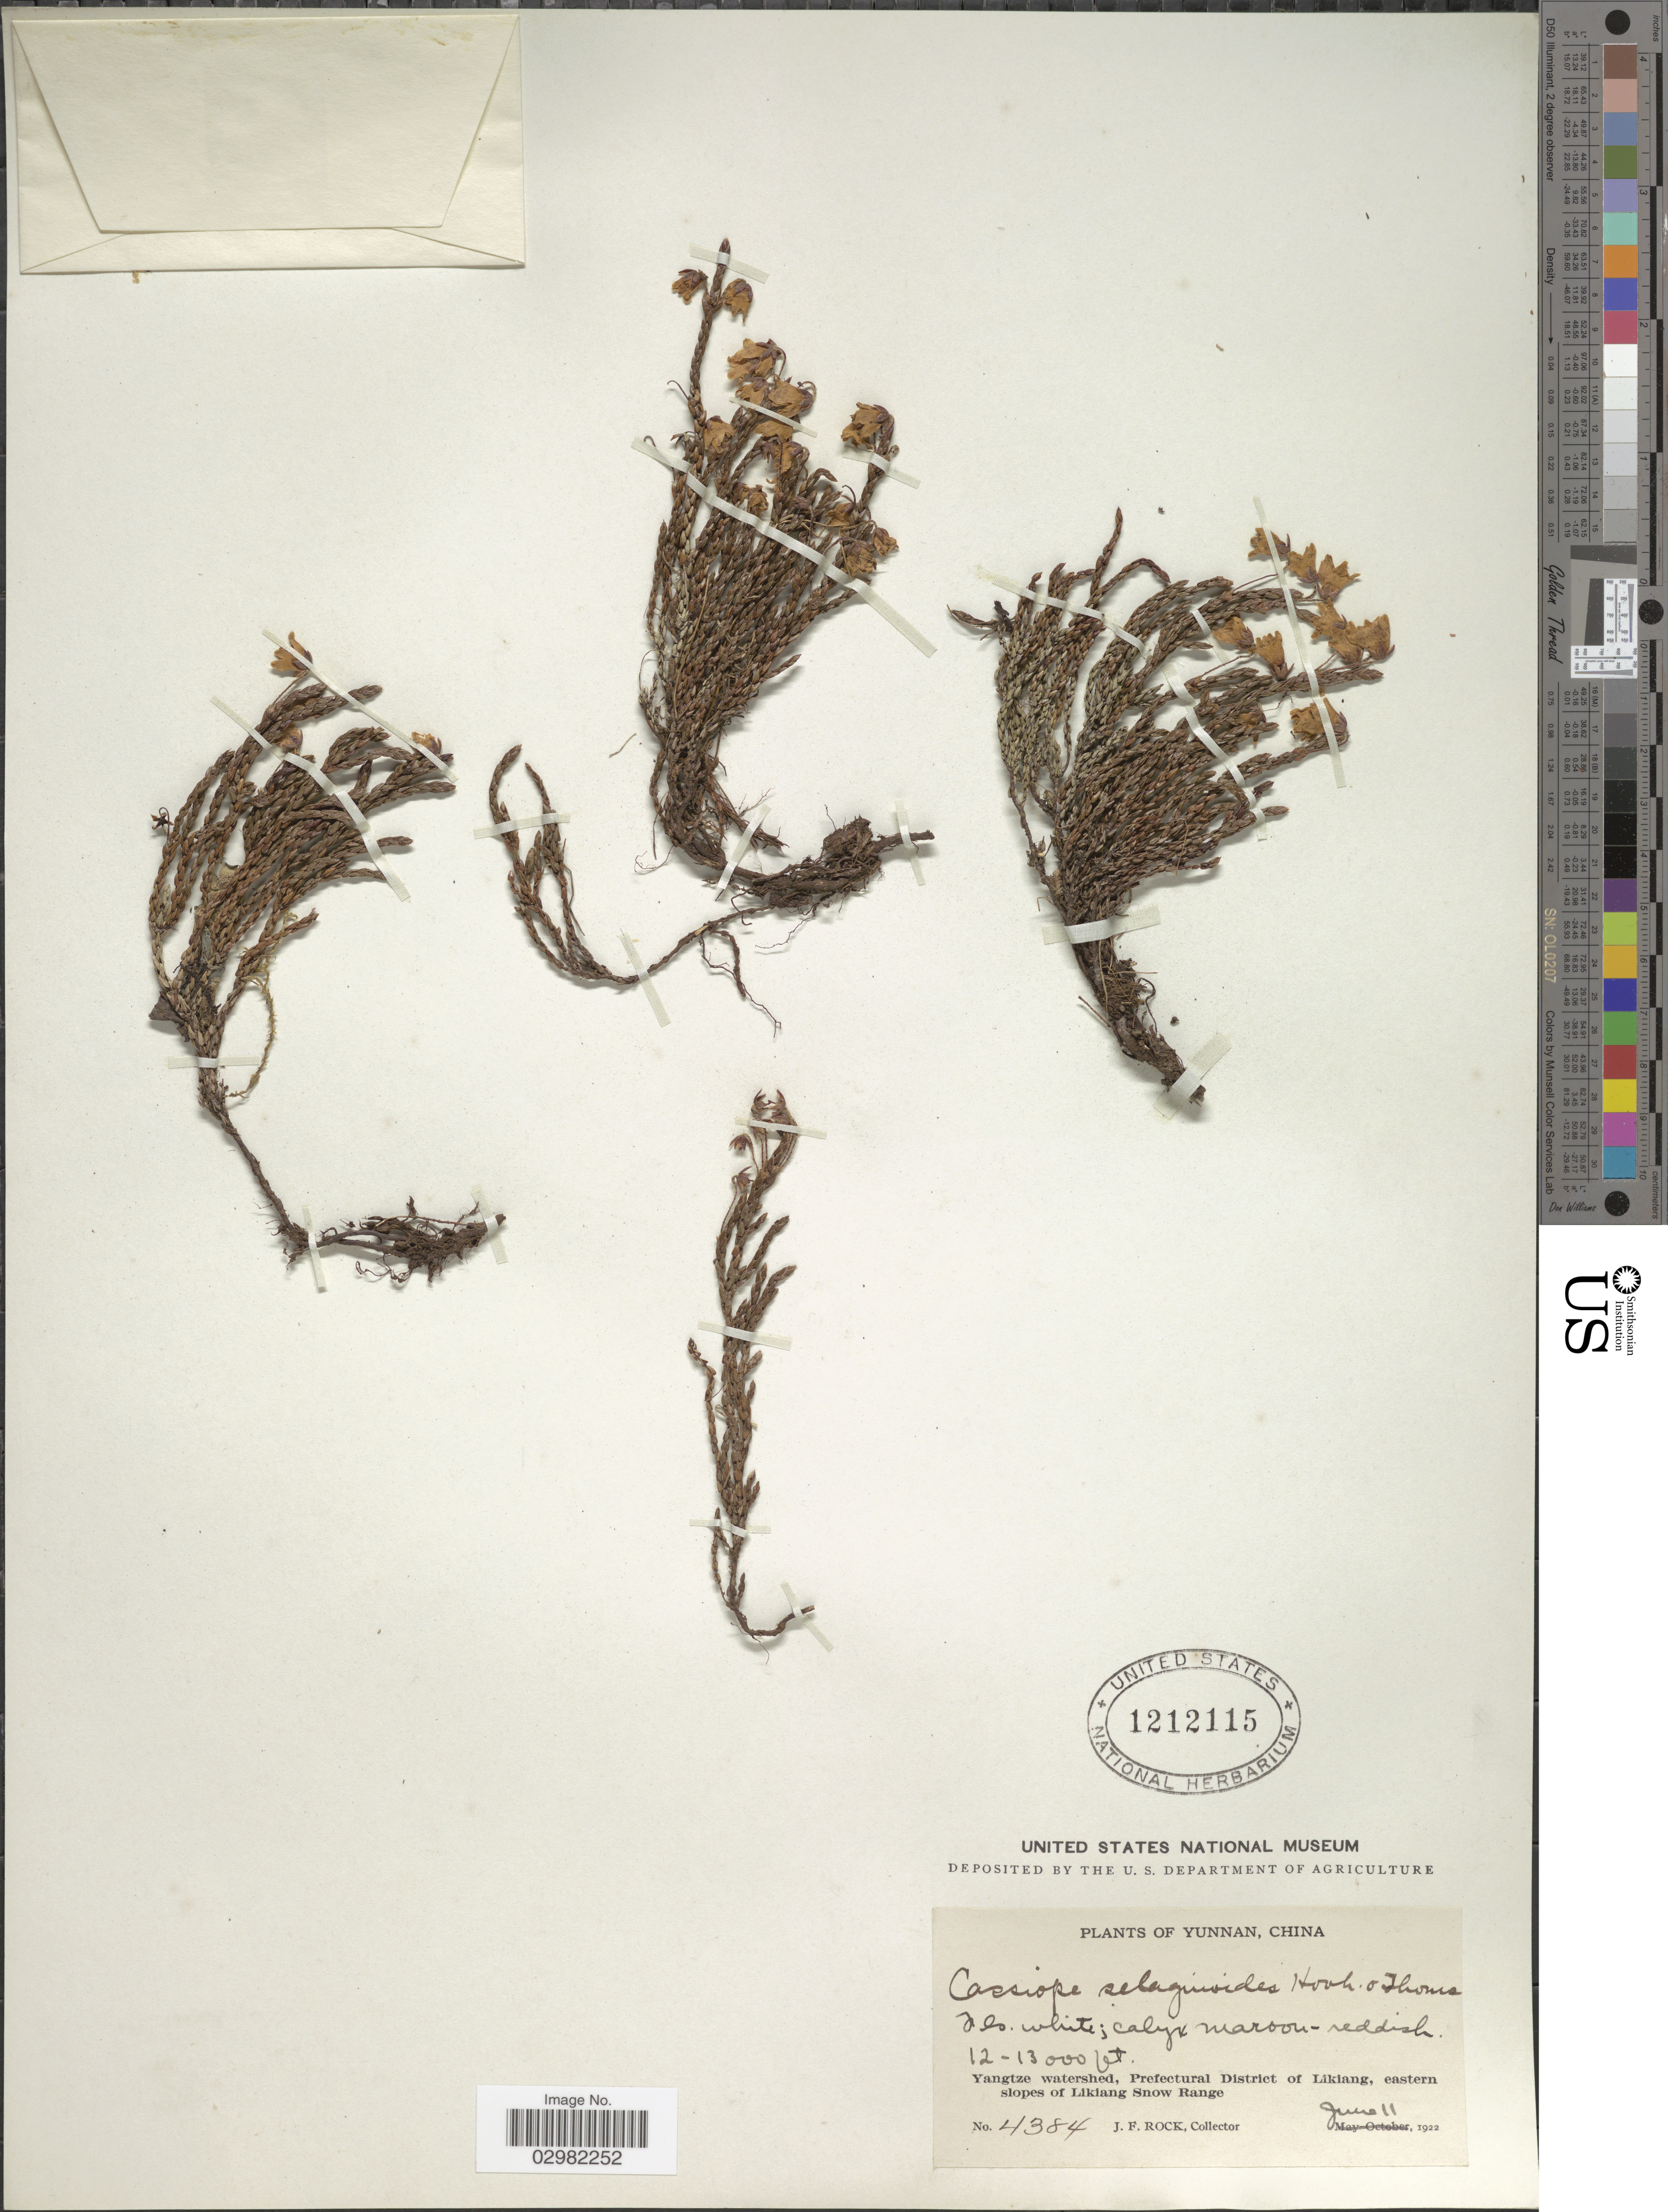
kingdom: Plantae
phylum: Tracheophyta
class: Magnoliopsida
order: Ericales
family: Ericaceae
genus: Cassiope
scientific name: Cassiope selaginoides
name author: Hook. f. & Thomson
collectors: J. Rock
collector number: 4384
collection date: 1922-06-11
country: China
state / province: Yunnan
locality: Yangtze watershed, Prefectural District of Likiang, eastern slopes of Likiang Snow Range.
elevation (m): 3658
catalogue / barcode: US 1212115